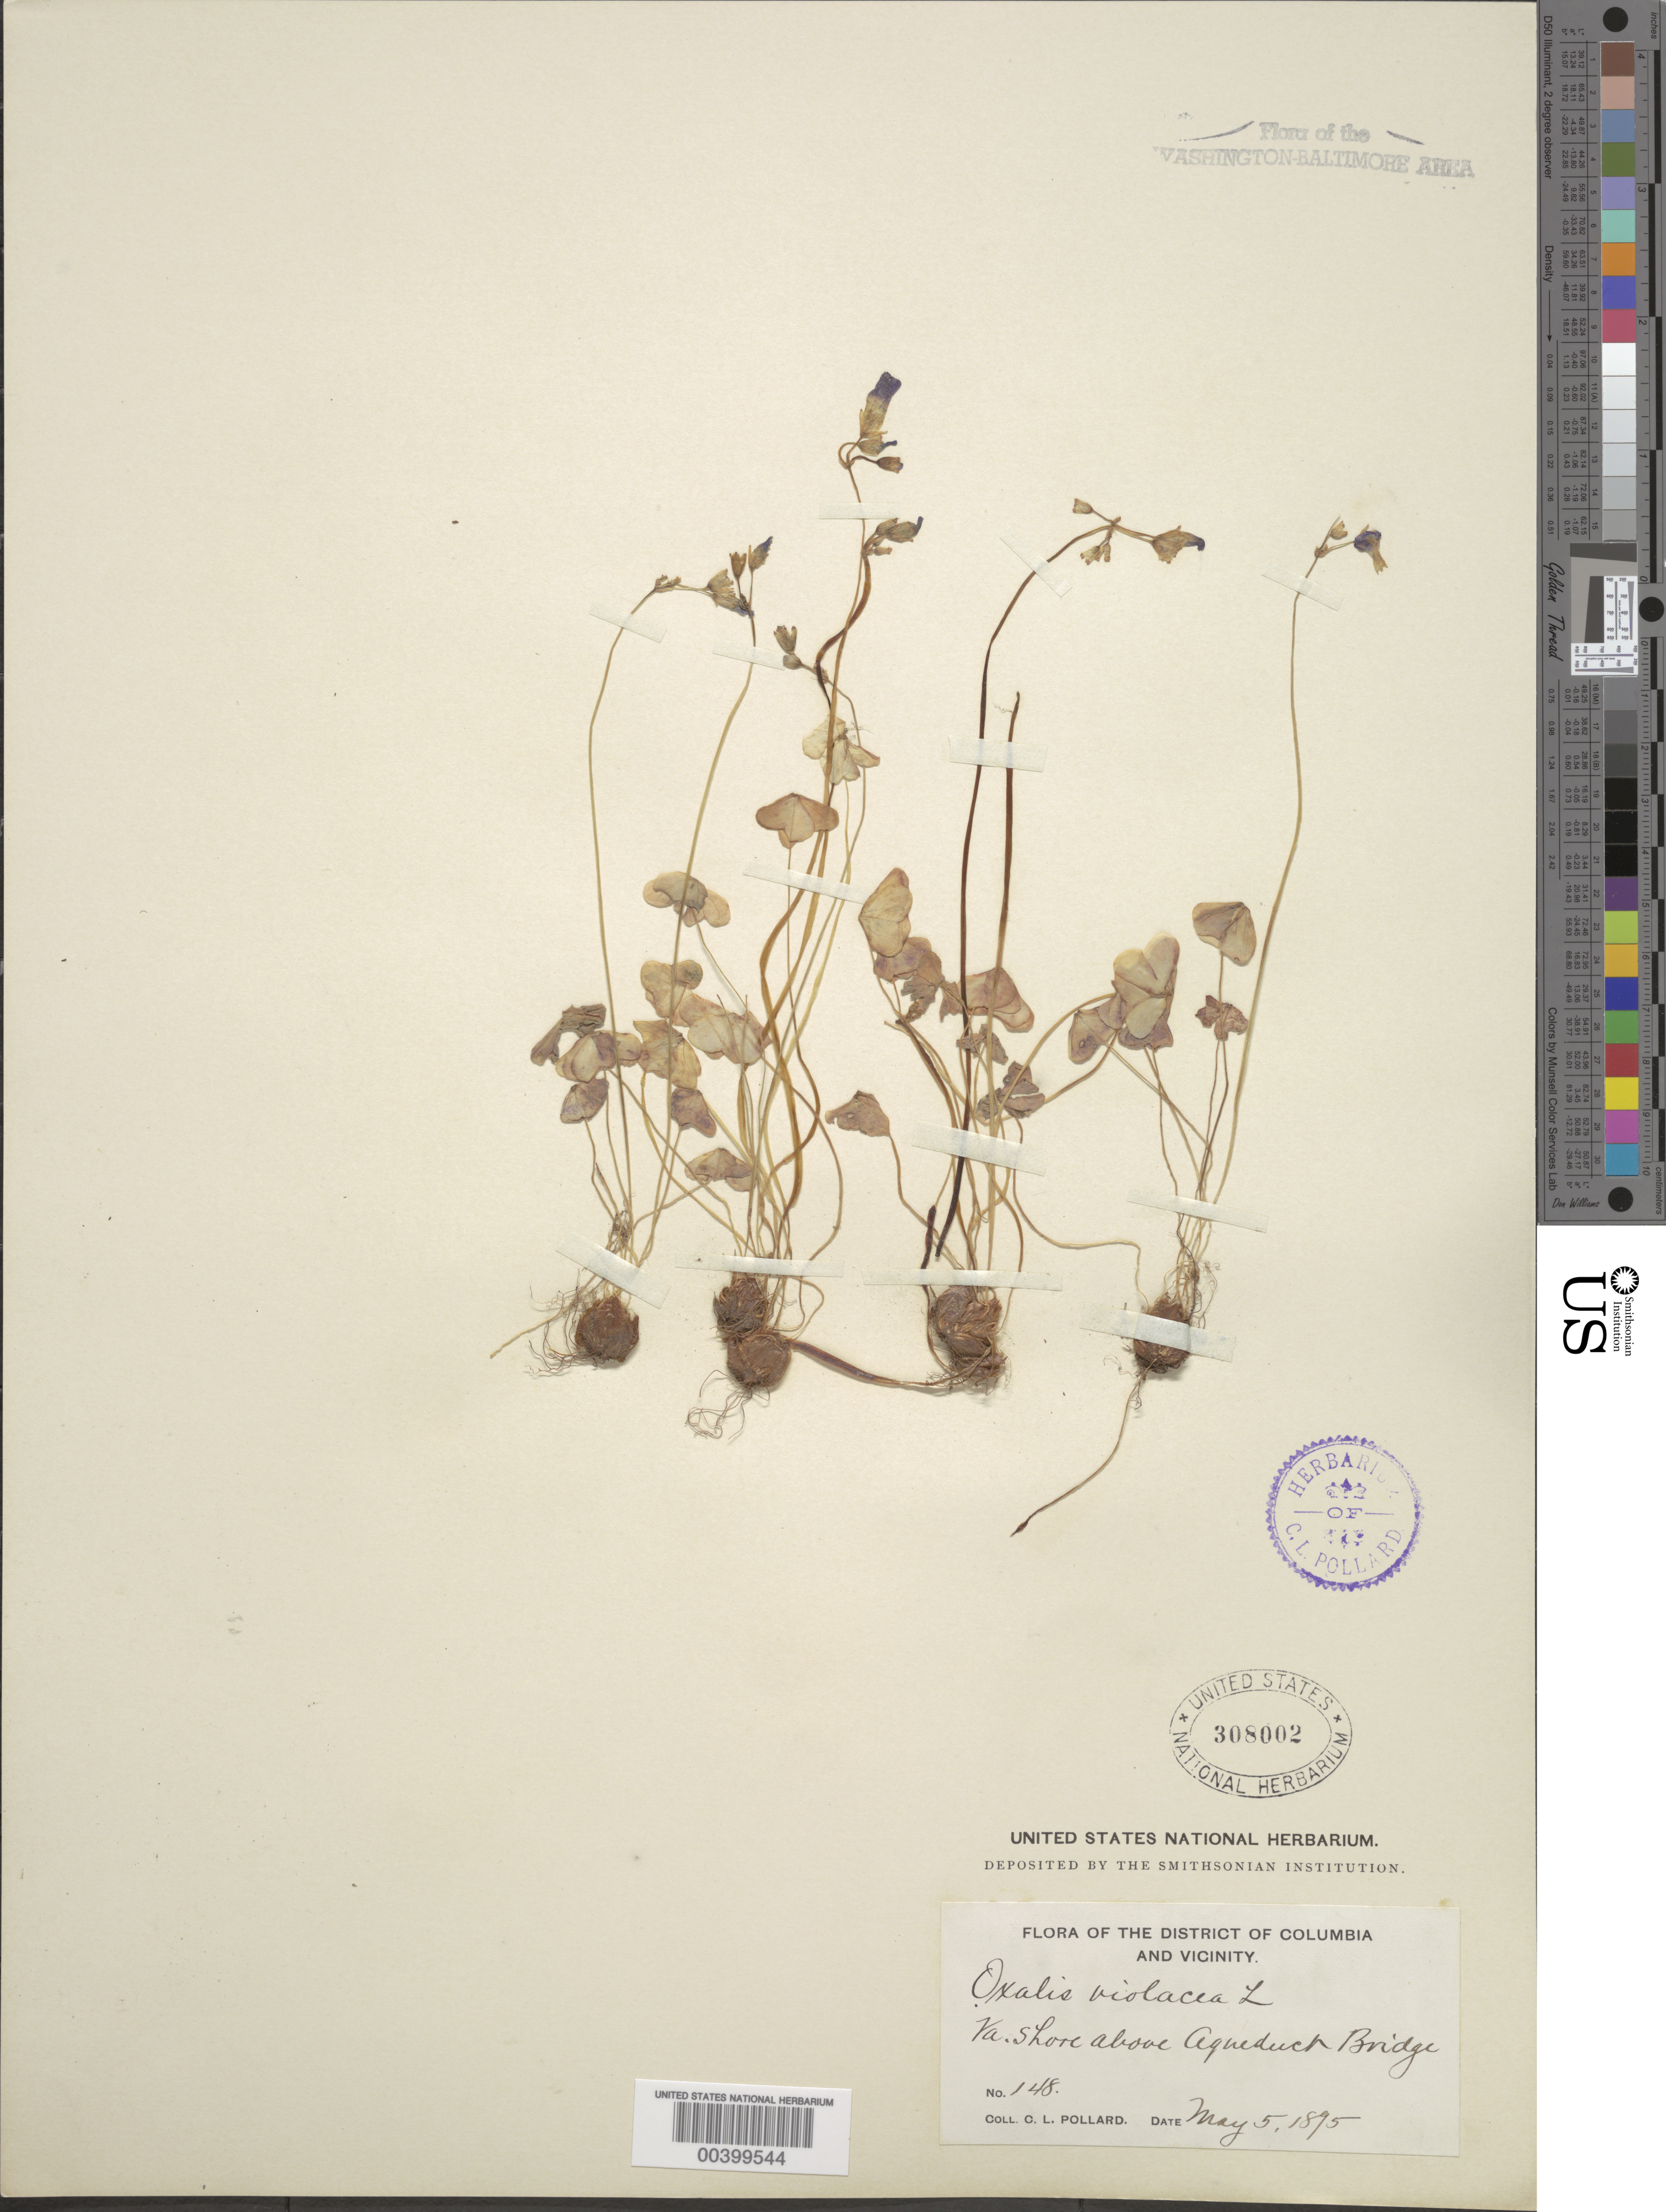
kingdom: Plantae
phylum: Tracheophyta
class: Magnoliopsida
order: Oxalidales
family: Oxalidaceae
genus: Oxalis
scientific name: Oxalis violacea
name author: L.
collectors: C. L. Pollard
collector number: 148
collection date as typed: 05 May 1895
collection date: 1895-05-05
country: United States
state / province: Virginia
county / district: Fairfax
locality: Above Aqueduct Bridge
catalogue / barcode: US 308002